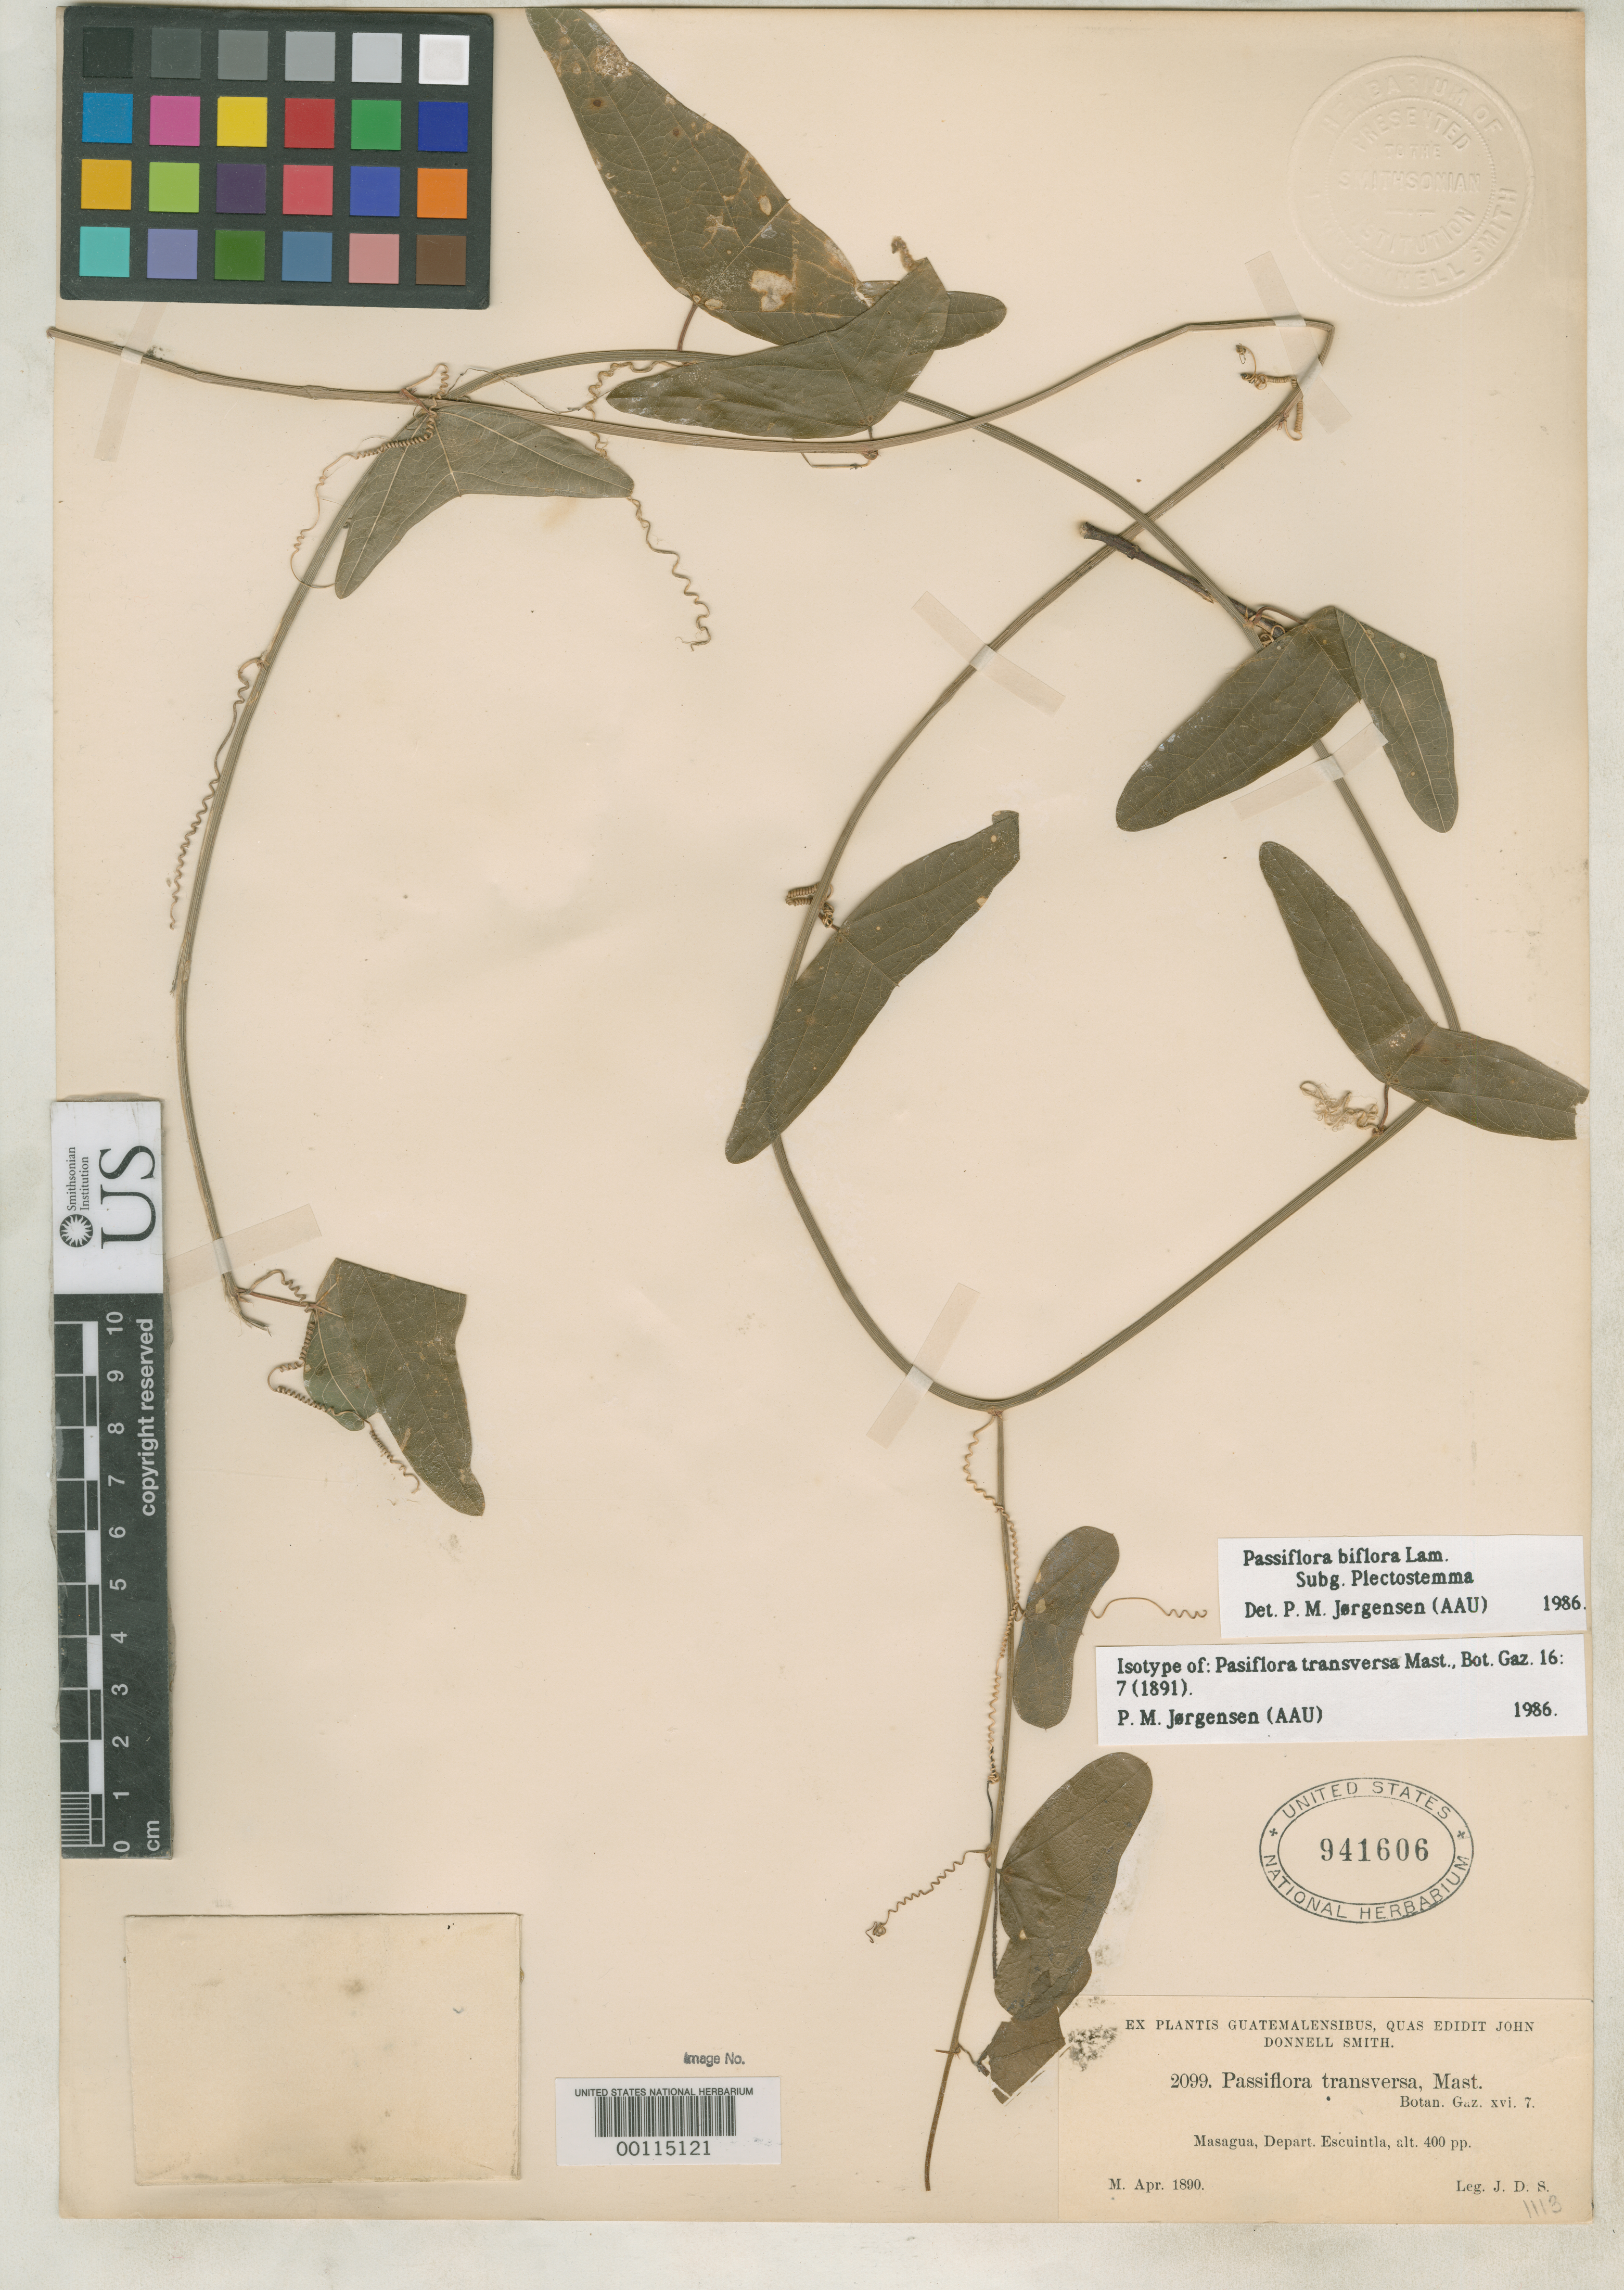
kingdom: Plantae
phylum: Tracheophyta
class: Magnoliopsida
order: Malpighiales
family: Passifloraceae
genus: Passiflora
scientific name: Passiflora transversa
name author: Mast. in Donn. Sm.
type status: Type Collection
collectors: J. Donnell Smith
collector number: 2099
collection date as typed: Apr 1890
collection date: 1890-04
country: Guatemala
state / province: Escuintla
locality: Masagua, Dept. Escuintla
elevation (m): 122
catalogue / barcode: US 941606